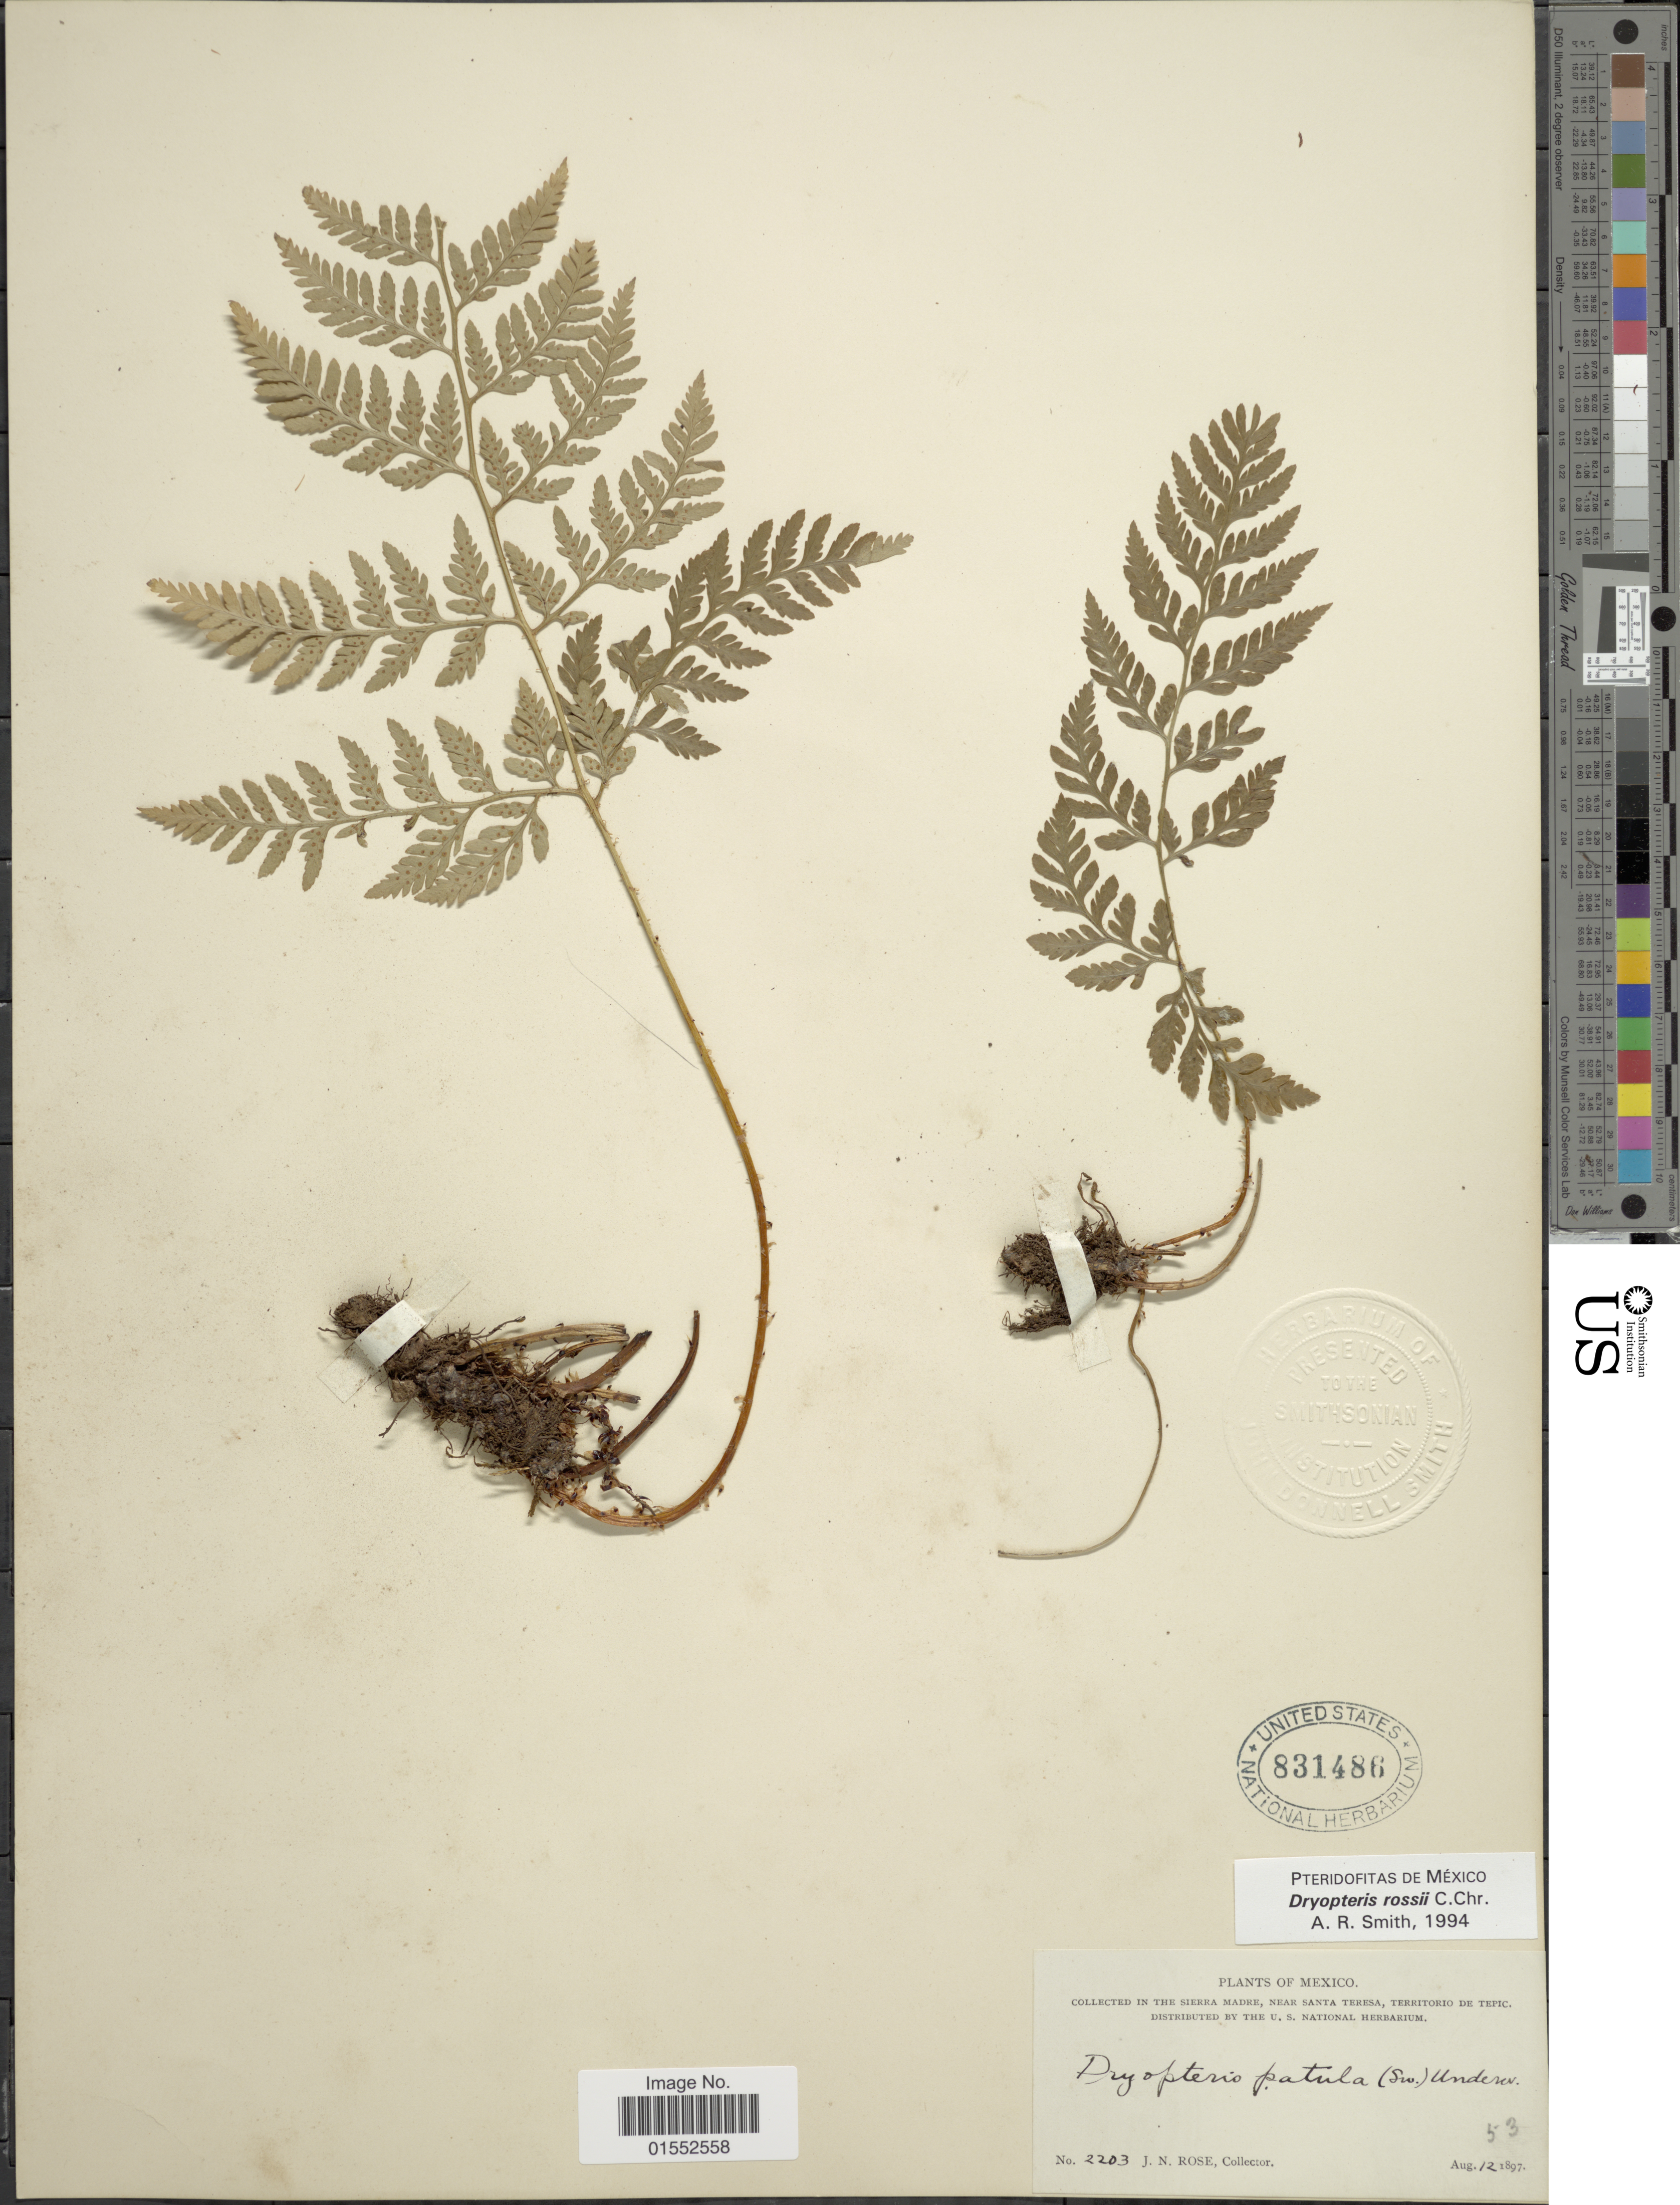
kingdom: Plantae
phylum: Tracheophyta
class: Polypodiopsida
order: Polypodiales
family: Dryopteridaceae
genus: Dryopteris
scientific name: Dryopteris rossii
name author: C. Chr.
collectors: J. N. Rose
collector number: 2203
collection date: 1897-08-12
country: Mexico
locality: Mexico. Collected in the Sierra Madre, near Santa Teresa, Territorio de Tepic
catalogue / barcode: US 831486